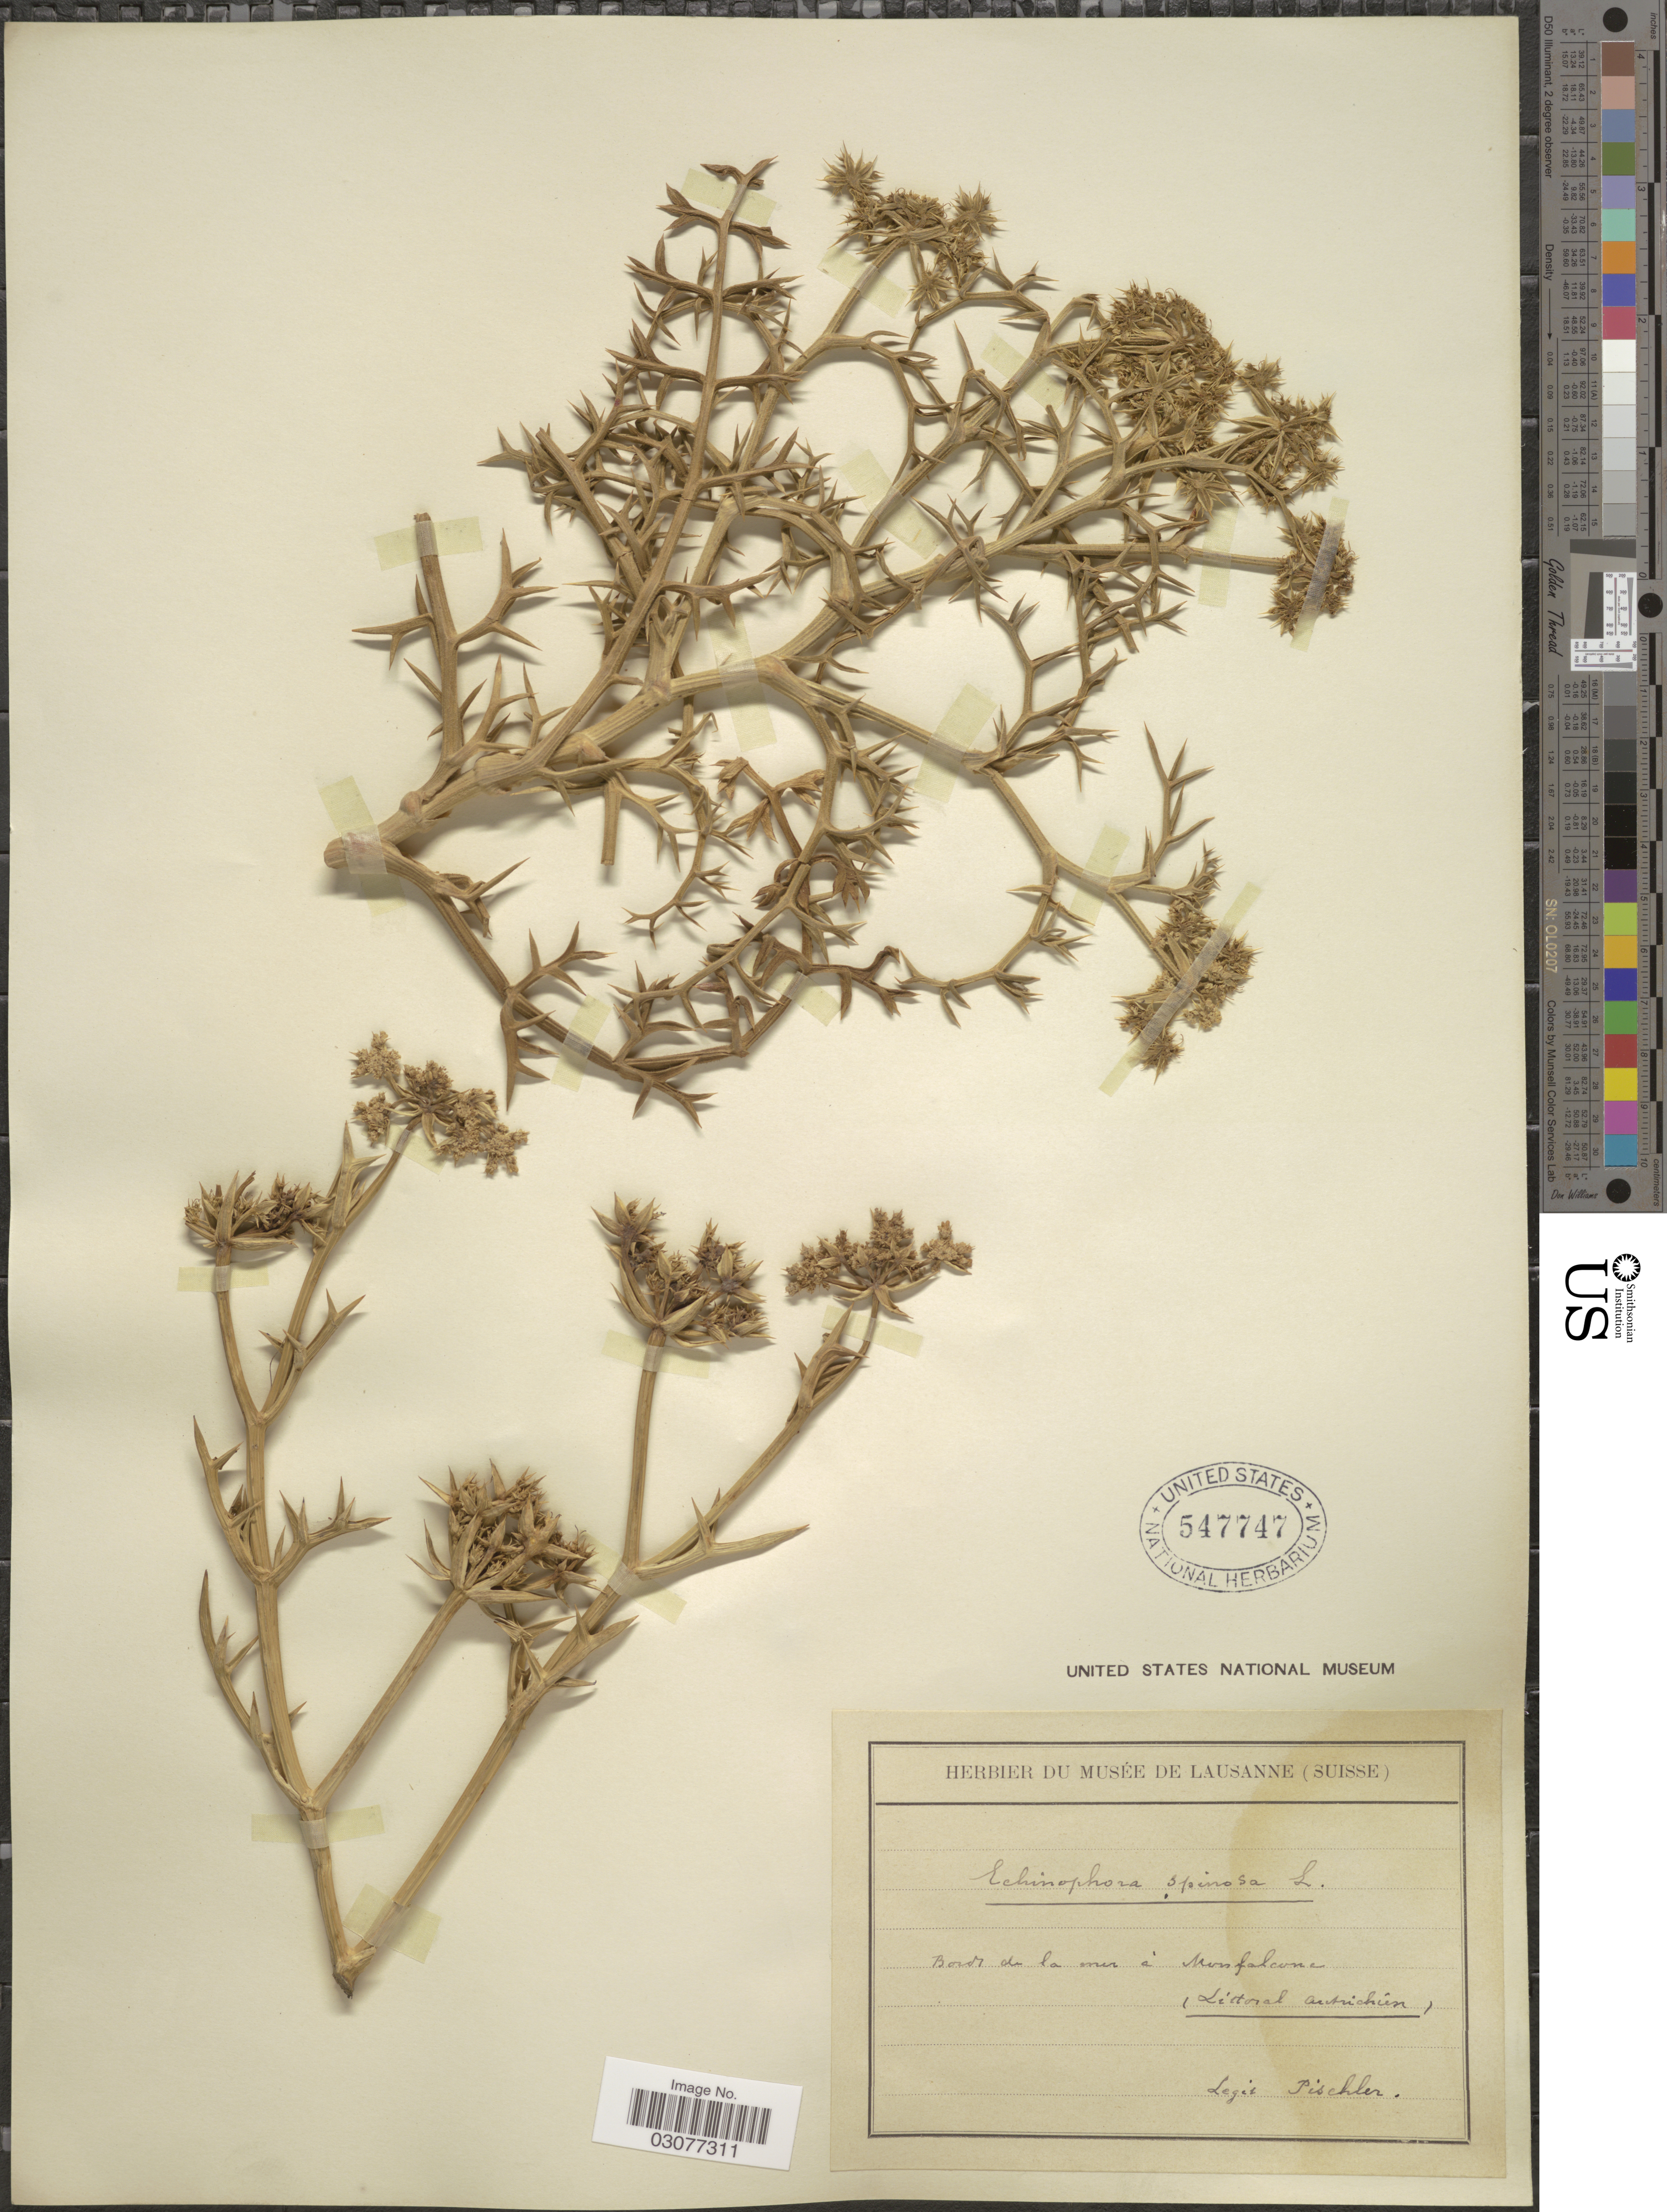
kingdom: Plantae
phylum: Tracheophyta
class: Magnoliopsida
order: Apiales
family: Apiaceae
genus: Echinophora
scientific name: Echinophora spinosa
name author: L.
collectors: Pischler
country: Italy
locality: Bords de la mer à Monfalcome (Littoral austichien).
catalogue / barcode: US 547747